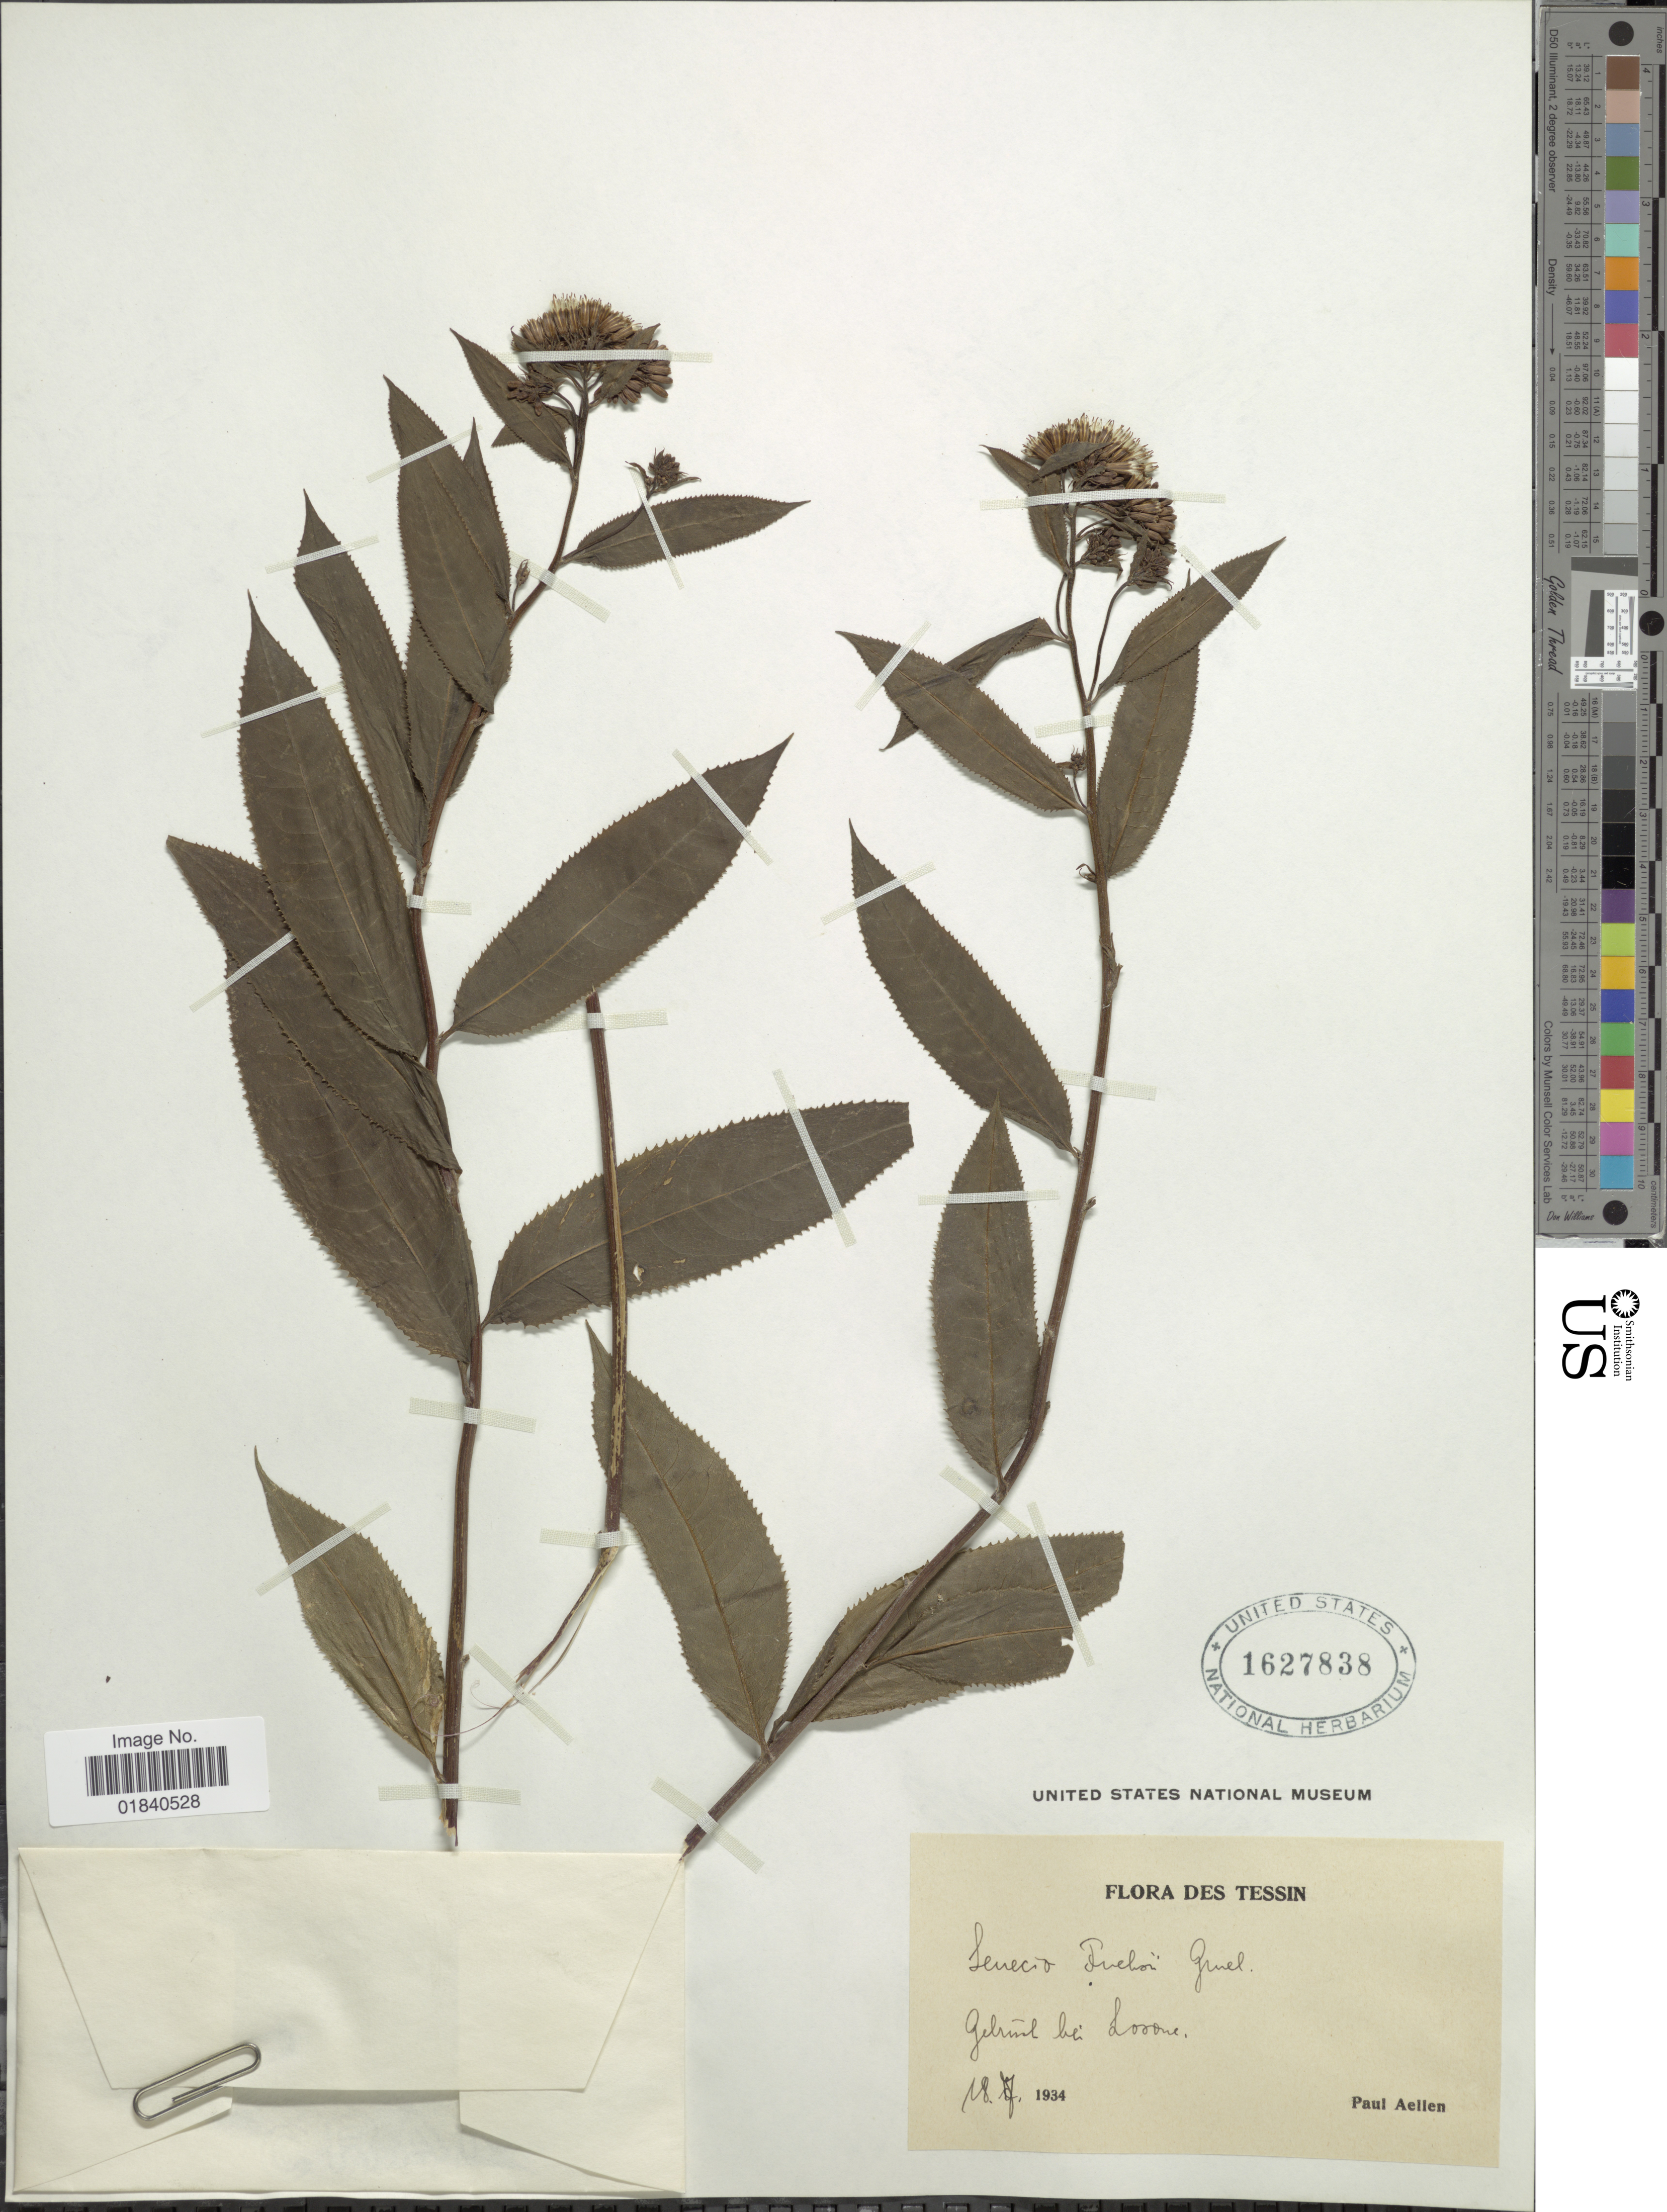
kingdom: Plantae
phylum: Tracheophyta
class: Magnoliopsida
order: Asterales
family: Asteraceae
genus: Senecio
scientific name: Senecio ovatus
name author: (G. Gaertn. et al.) Willd.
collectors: P. Aellen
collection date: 1934-07-18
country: Switzerland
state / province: Ticino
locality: Tessin. bei Losone.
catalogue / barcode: US 1627838